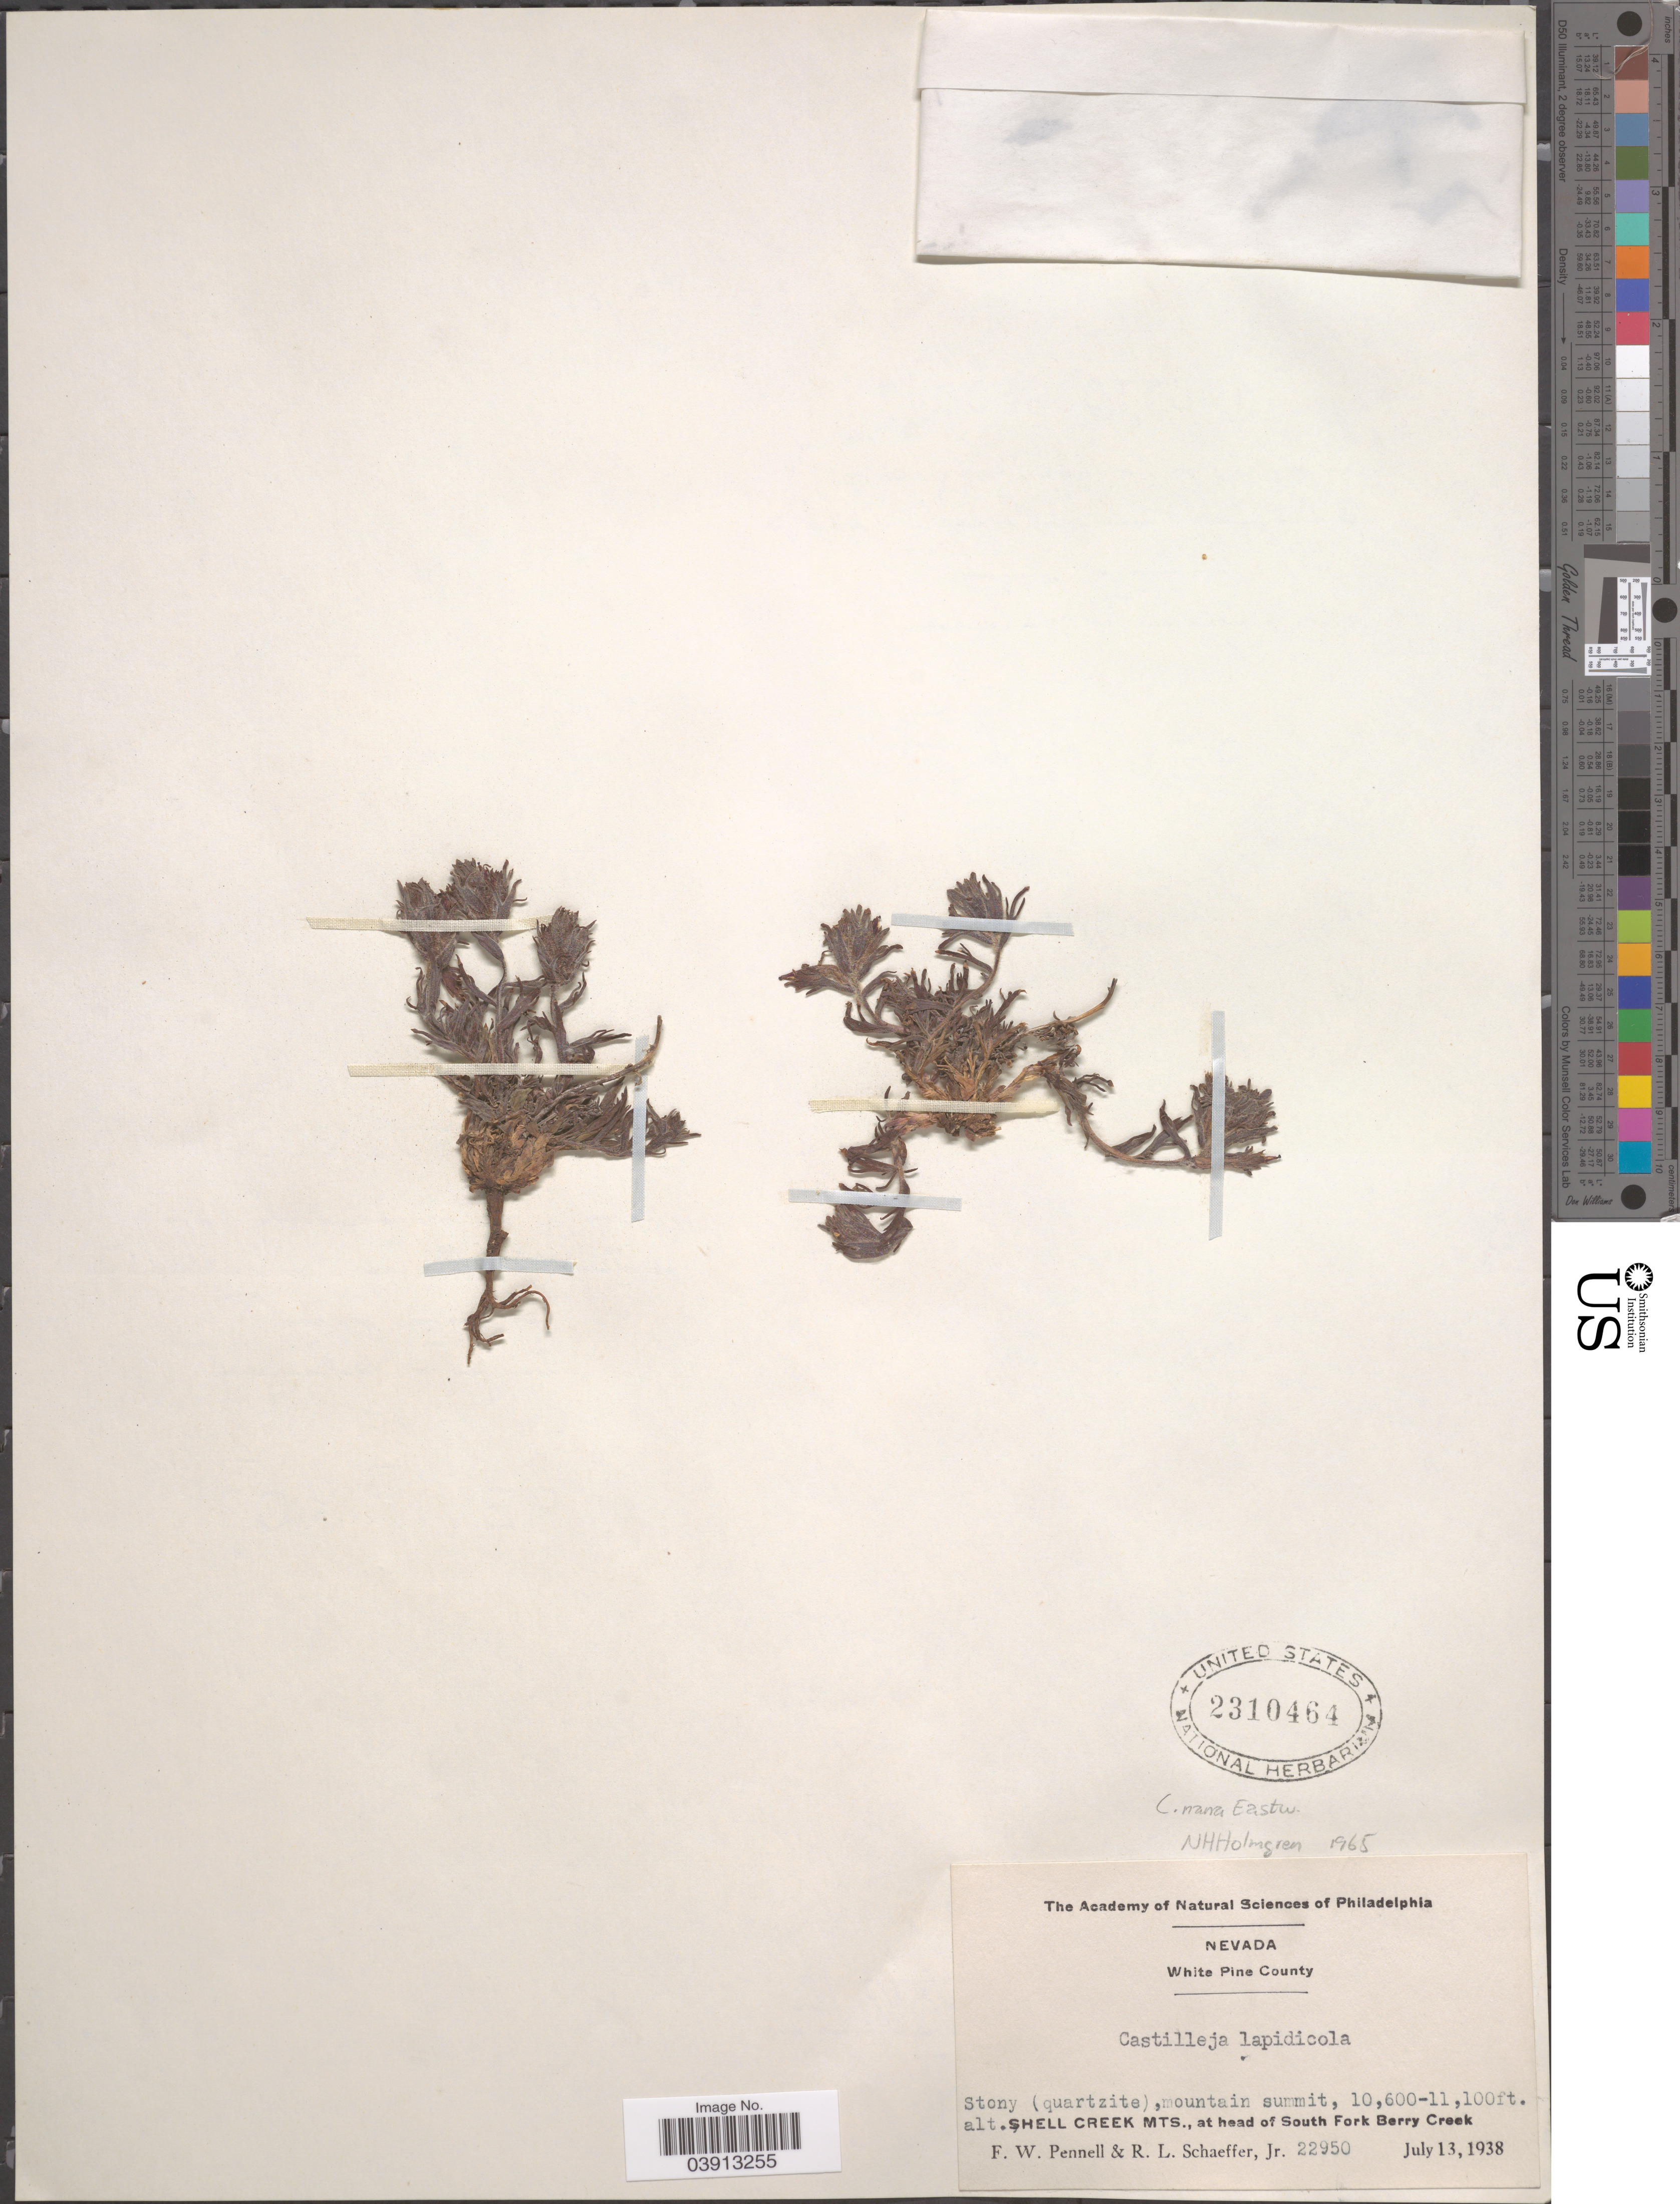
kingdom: Plantae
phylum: Tracheophyta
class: Magnoliopsida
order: Lamiales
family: Orobanchaceae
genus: Castilleja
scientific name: Castilleja nana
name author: Eastw.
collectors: F. W. Pennell & R. L. Schaeffer Jr.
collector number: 22950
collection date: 1938-07-13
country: United States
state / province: Nevada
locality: White Pine County. Shell Creek Mts., at head of South Fork Berry Creek.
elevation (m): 3231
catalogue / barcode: US 2310464